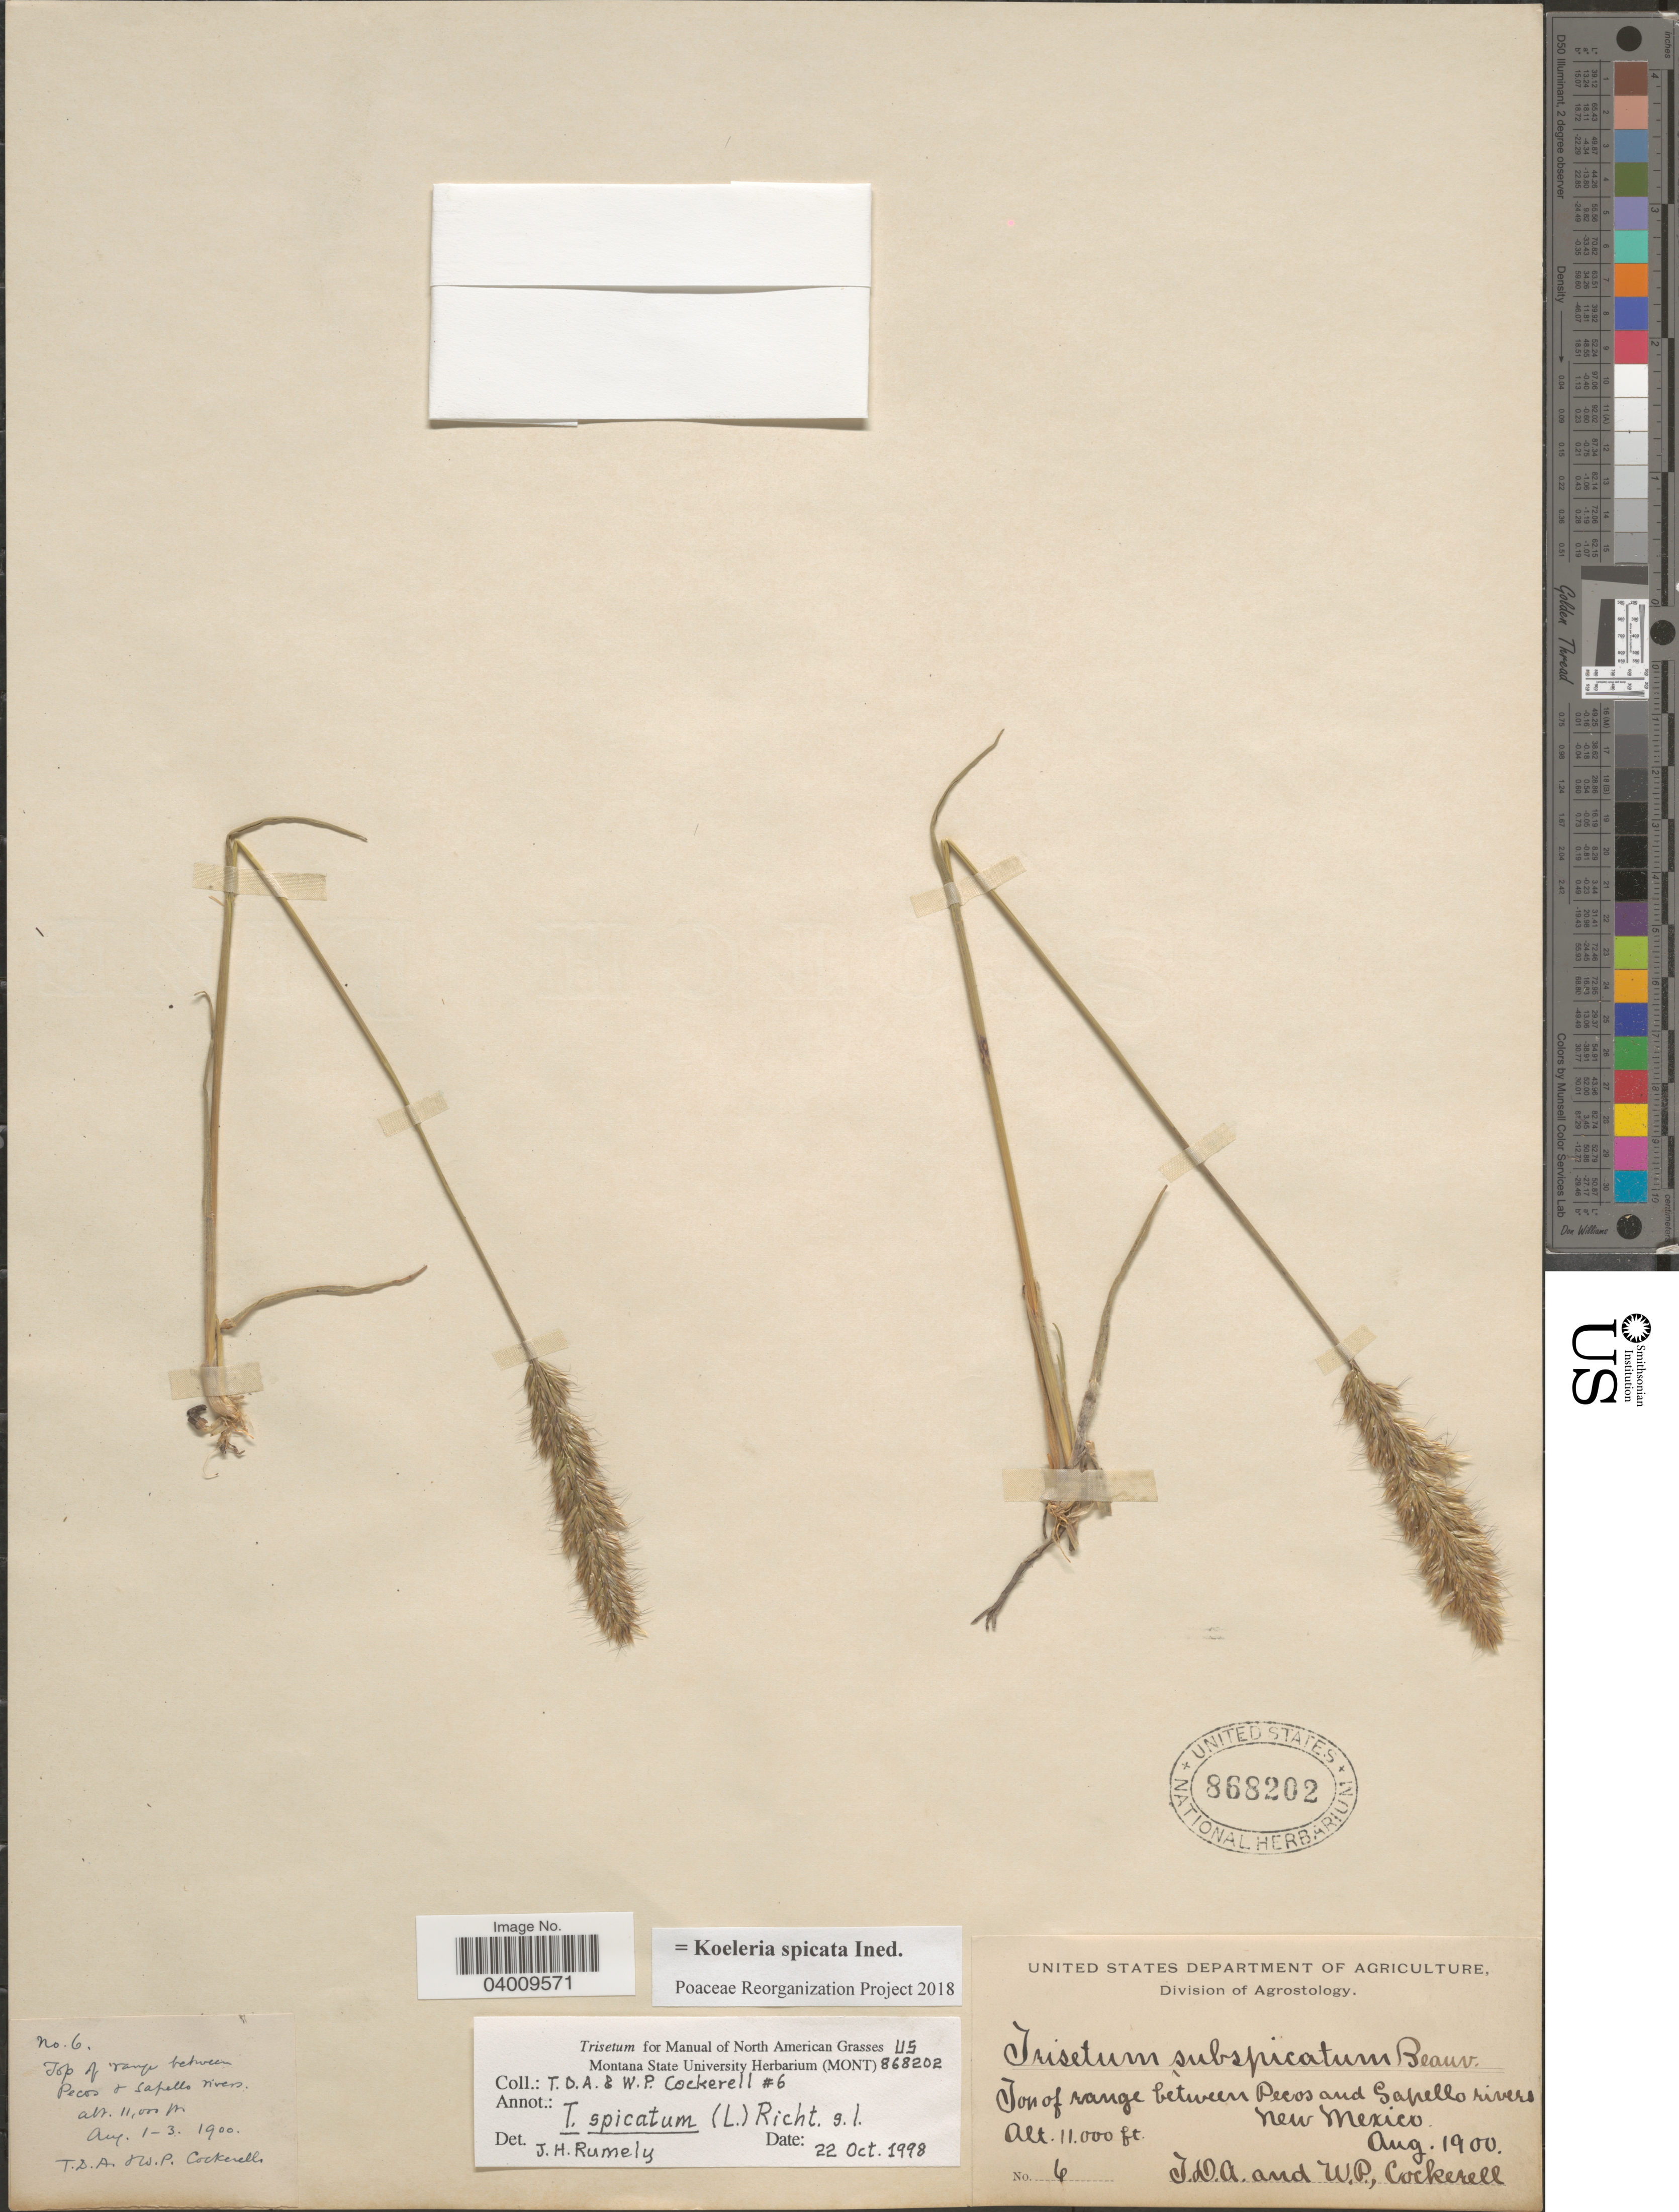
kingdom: Plantae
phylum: Tracheophyta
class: Liliopsida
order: Poales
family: Poaceae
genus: Koeleria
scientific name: Koeleria spicata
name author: (L.) Barberá et al.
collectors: T. Cockerell & W. Cockerell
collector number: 6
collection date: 1900-08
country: United States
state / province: New Mexico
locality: Ton of range between Pecos and Gapello rivers.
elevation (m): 3353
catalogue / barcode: US 868202